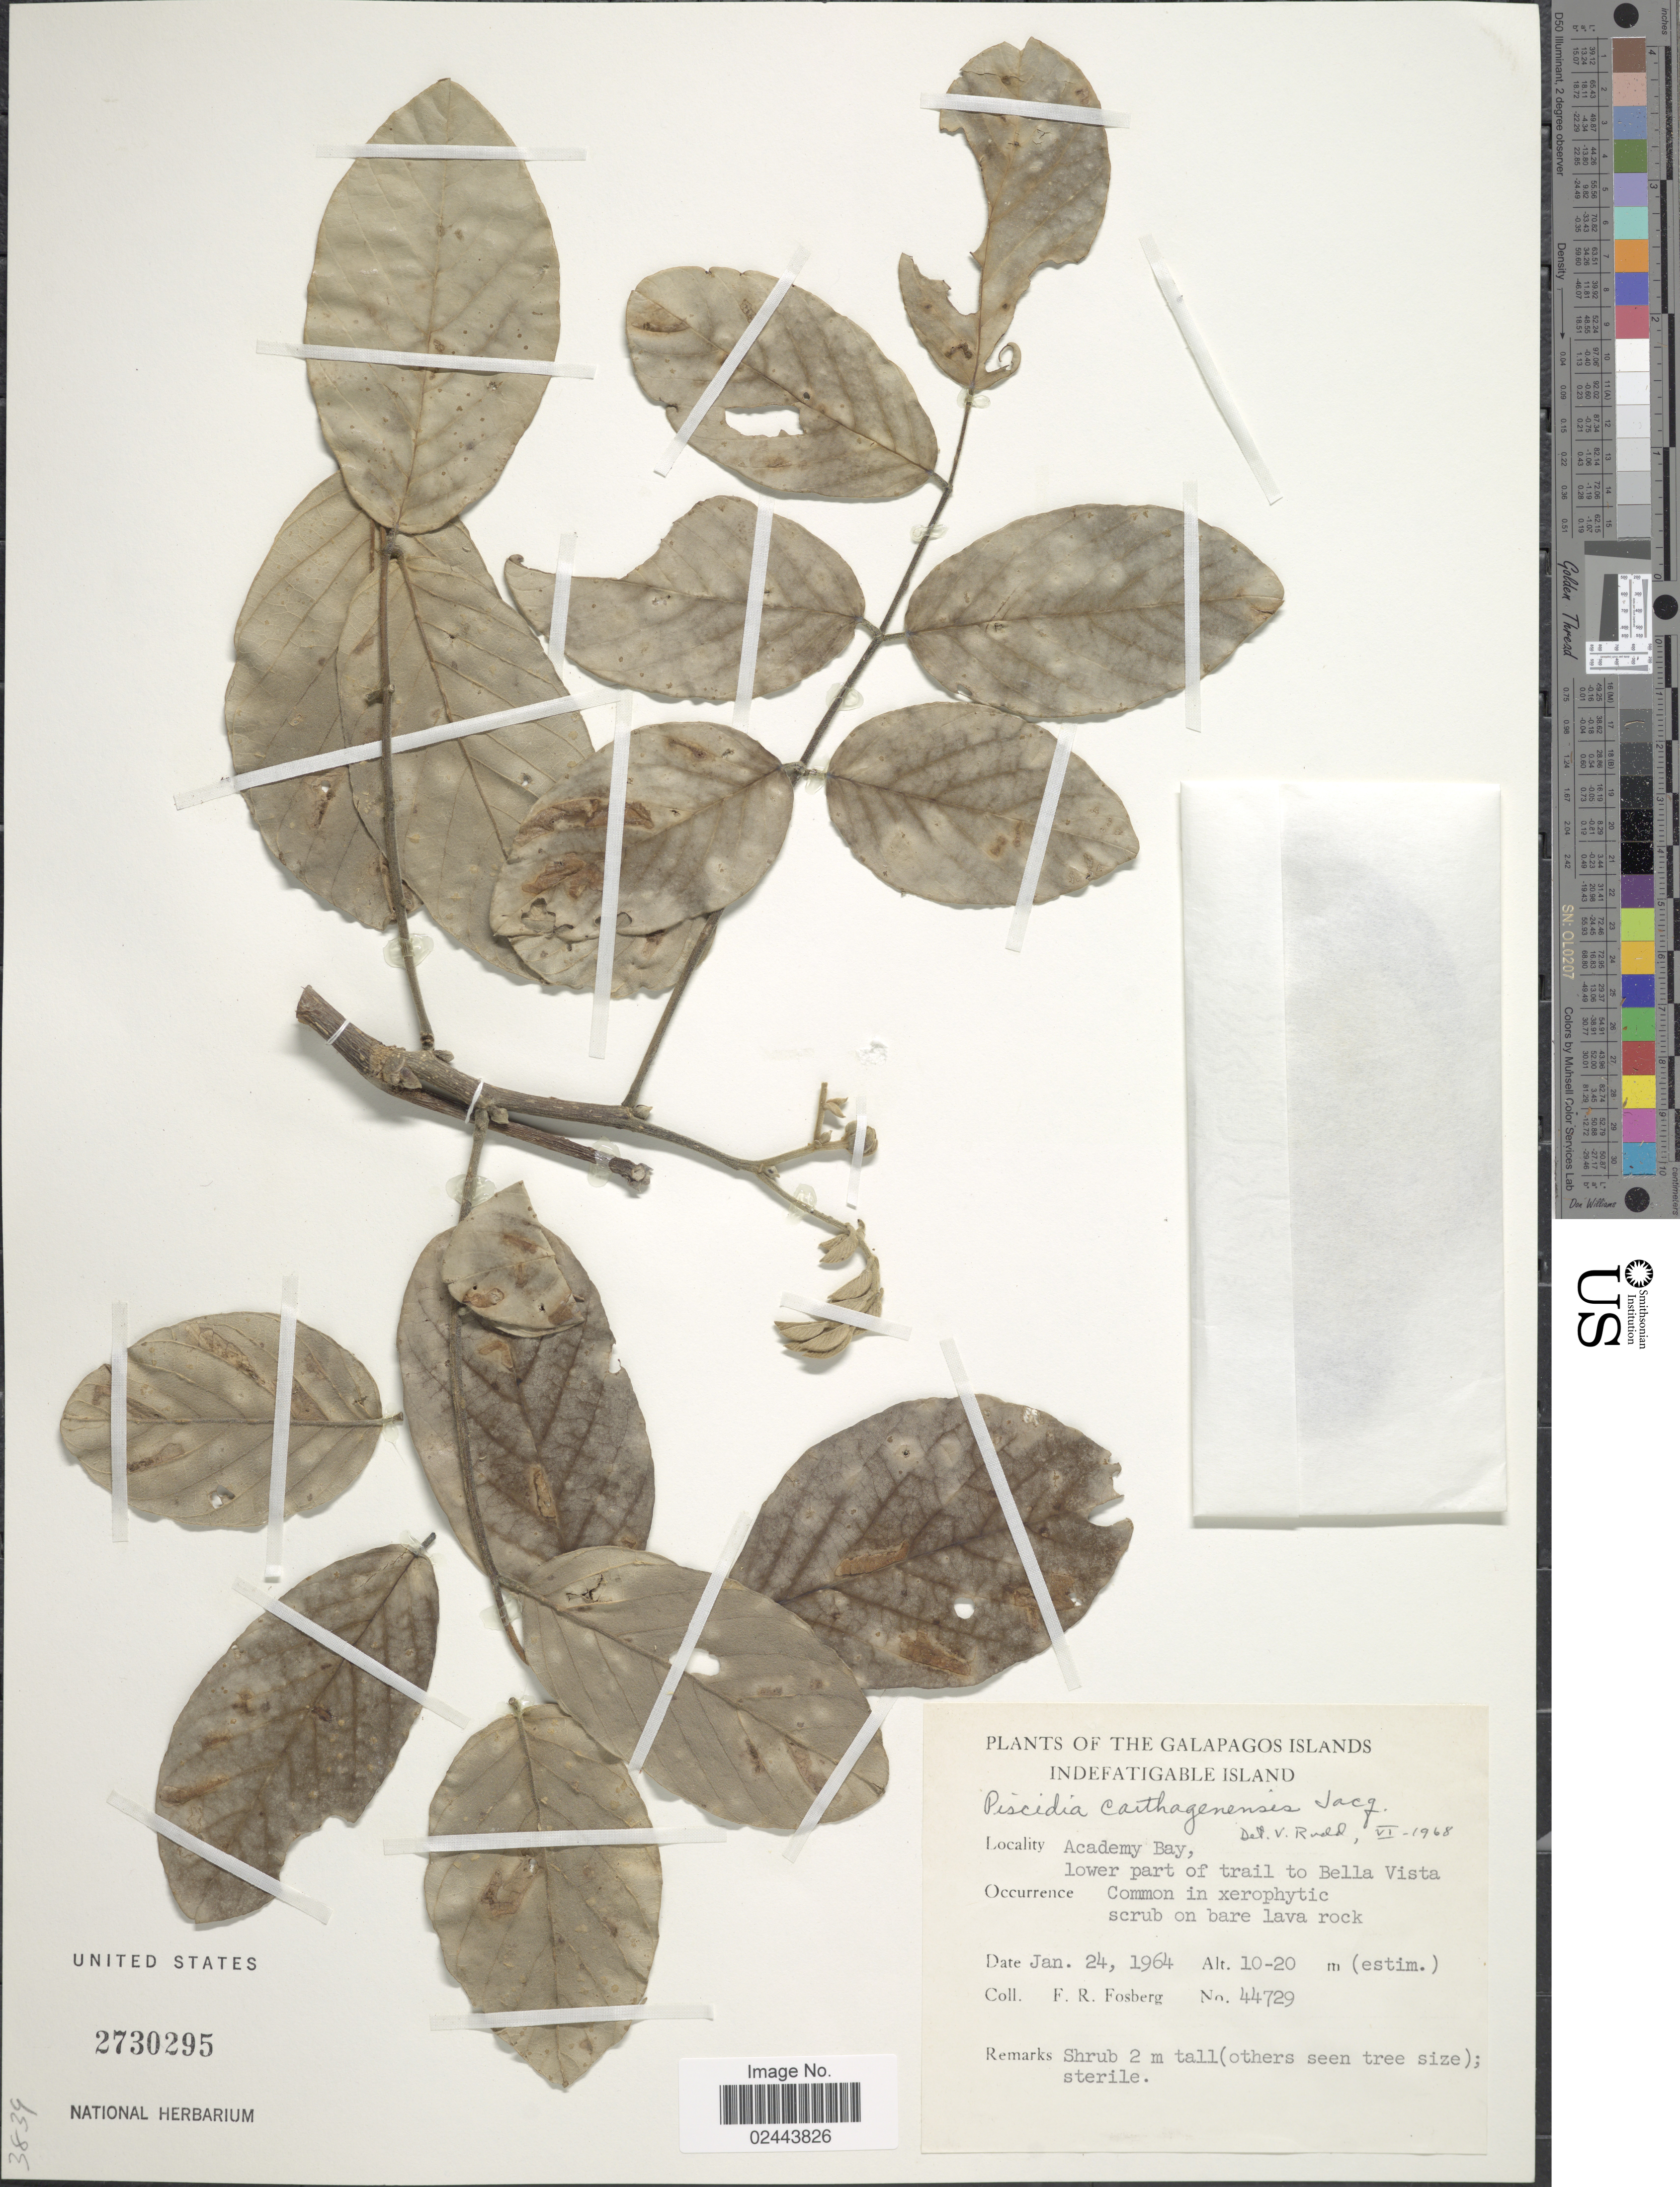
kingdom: Plantae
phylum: Tracheophyta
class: Magnoliopsida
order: Fabales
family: Fabaceae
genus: Piscidia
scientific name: Piscidia carthagenensis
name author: Jacq.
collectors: F. R. Fosberg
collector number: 44729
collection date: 1964-01-24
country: Ecuador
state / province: Colón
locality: The Galapagos Islands, Indefatigable Island, Academy Bay, lower part of trail to Bella Vista.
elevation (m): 10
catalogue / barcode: US 2730295